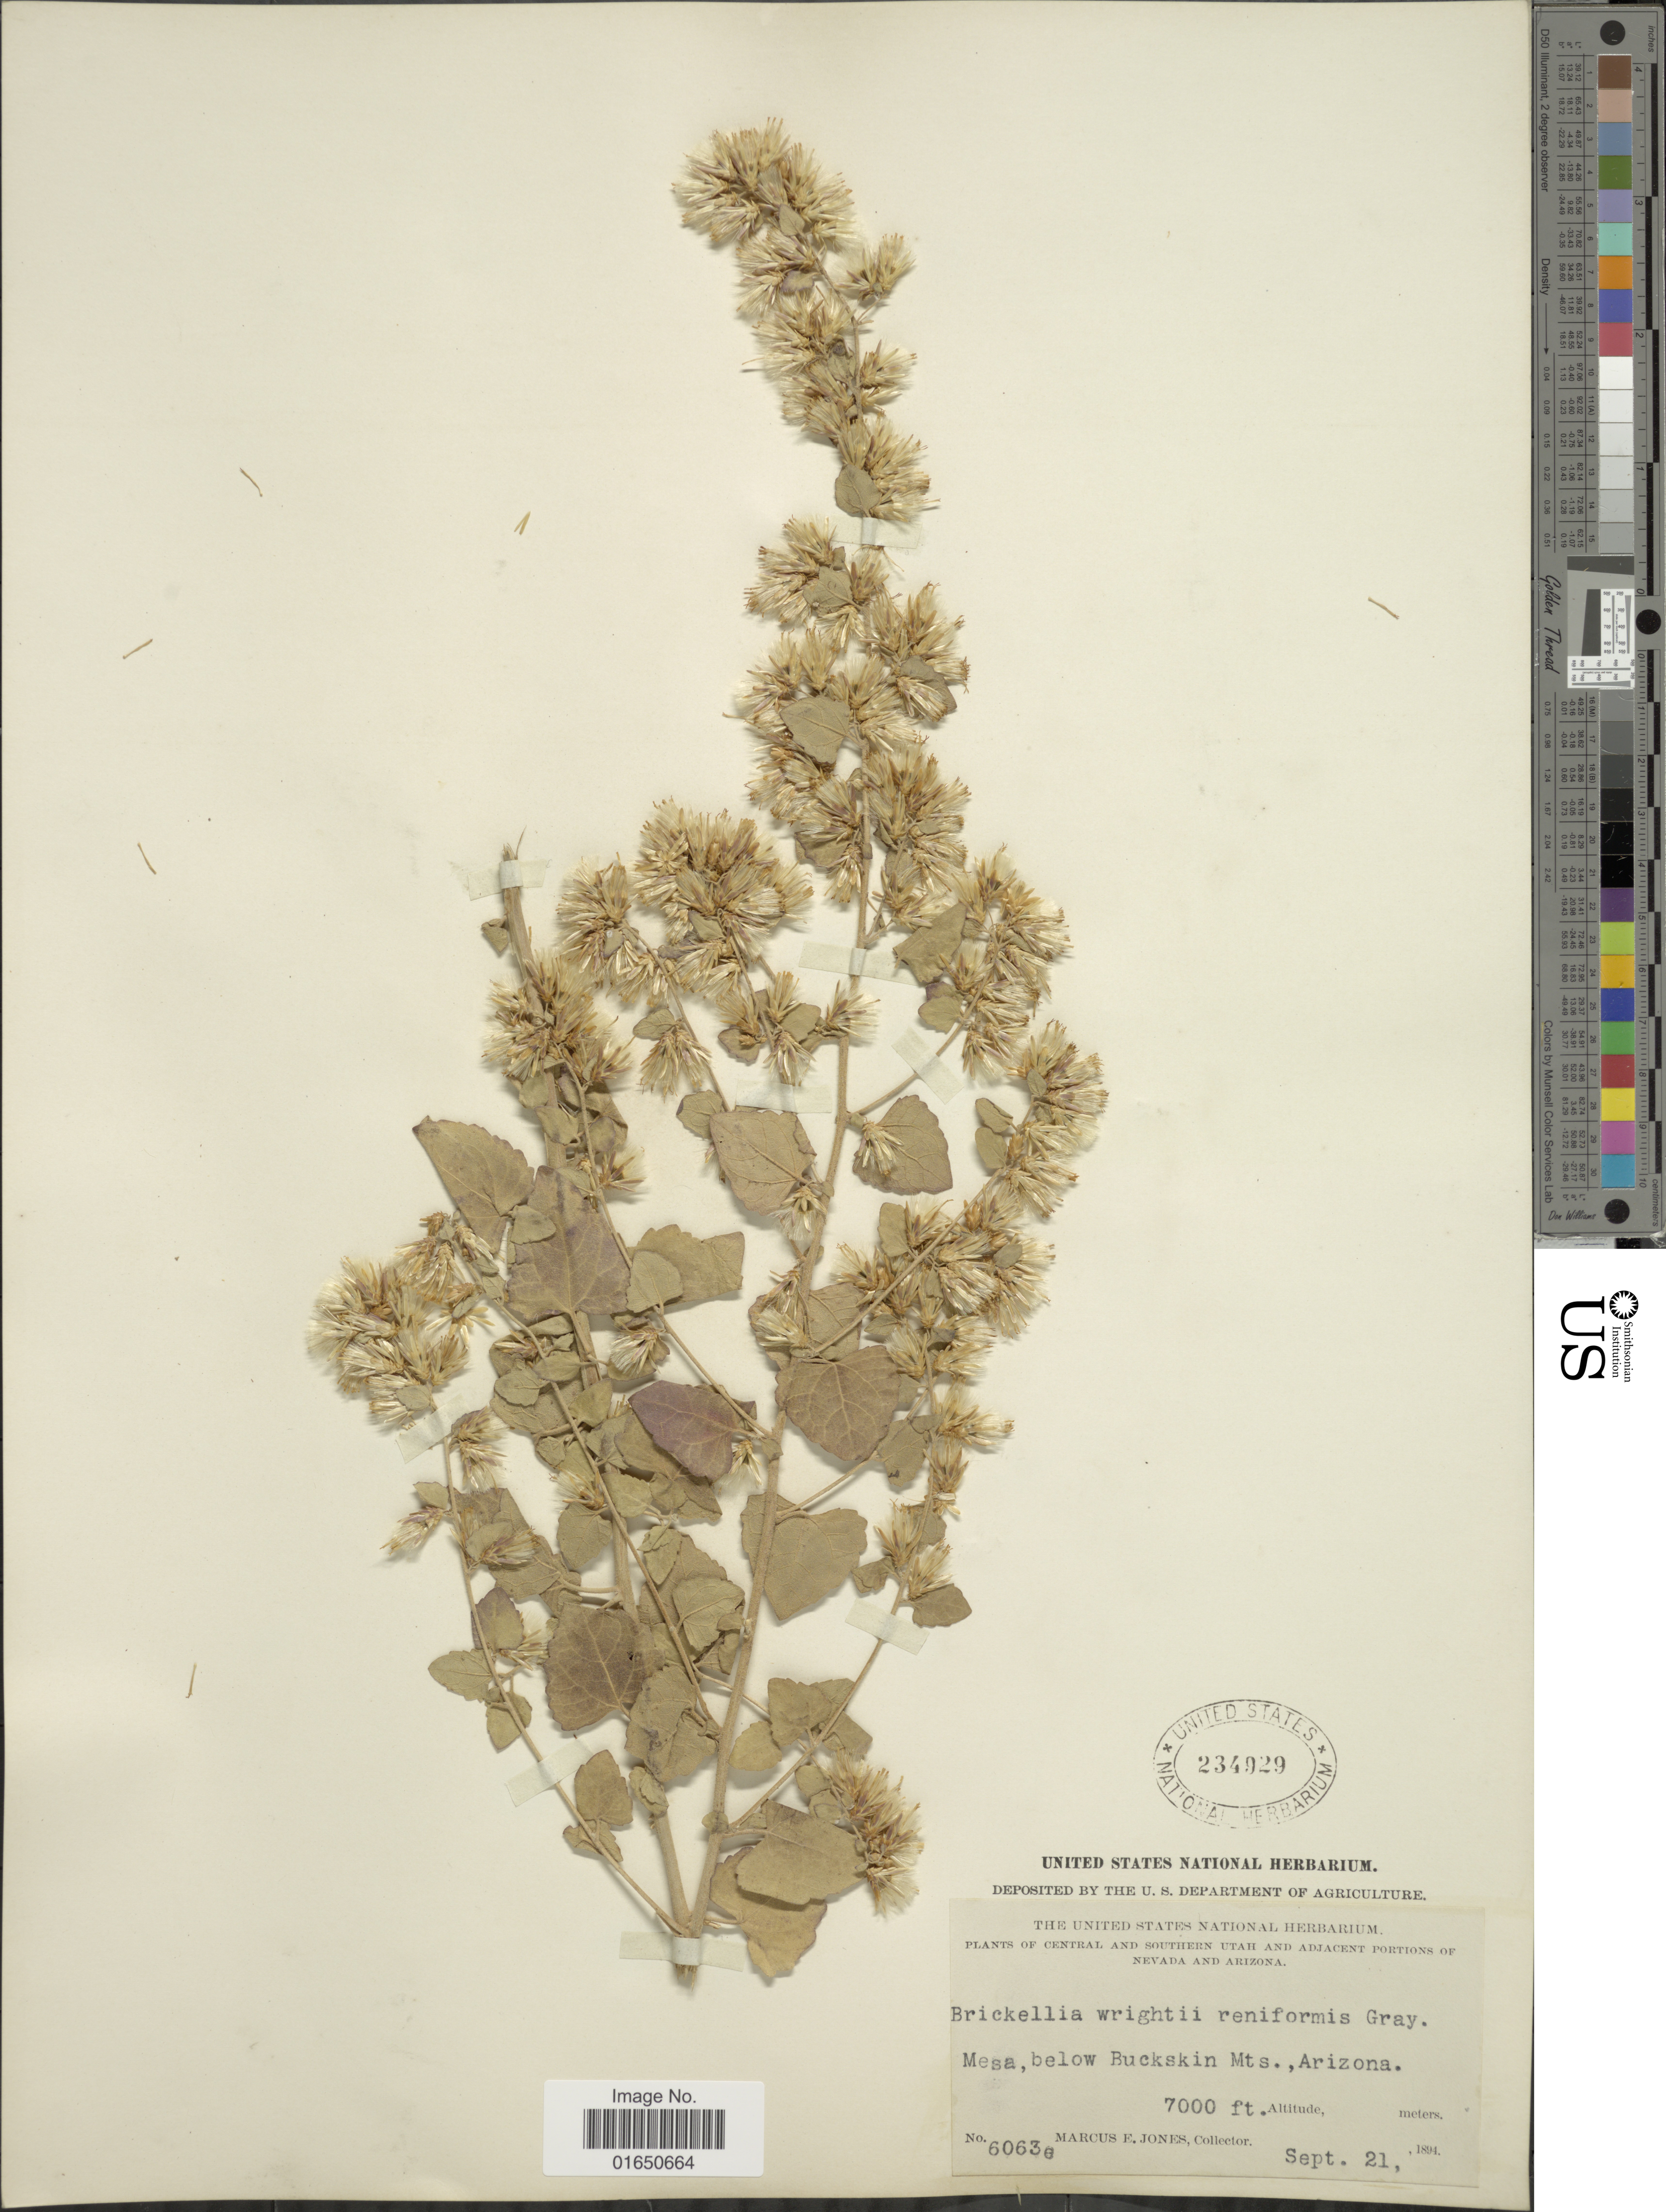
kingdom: Plantae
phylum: Tracheophyta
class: Magnoliopsida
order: Asterales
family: Asteraceae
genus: Brickellia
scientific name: Brickellia californica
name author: (Torr. & A. Gray) A. Gray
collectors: M. E. Jones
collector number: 6063e*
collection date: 1894-09-21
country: United States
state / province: Arizona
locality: Mesa, below Buckskin Mts.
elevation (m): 2134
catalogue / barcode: US 234929